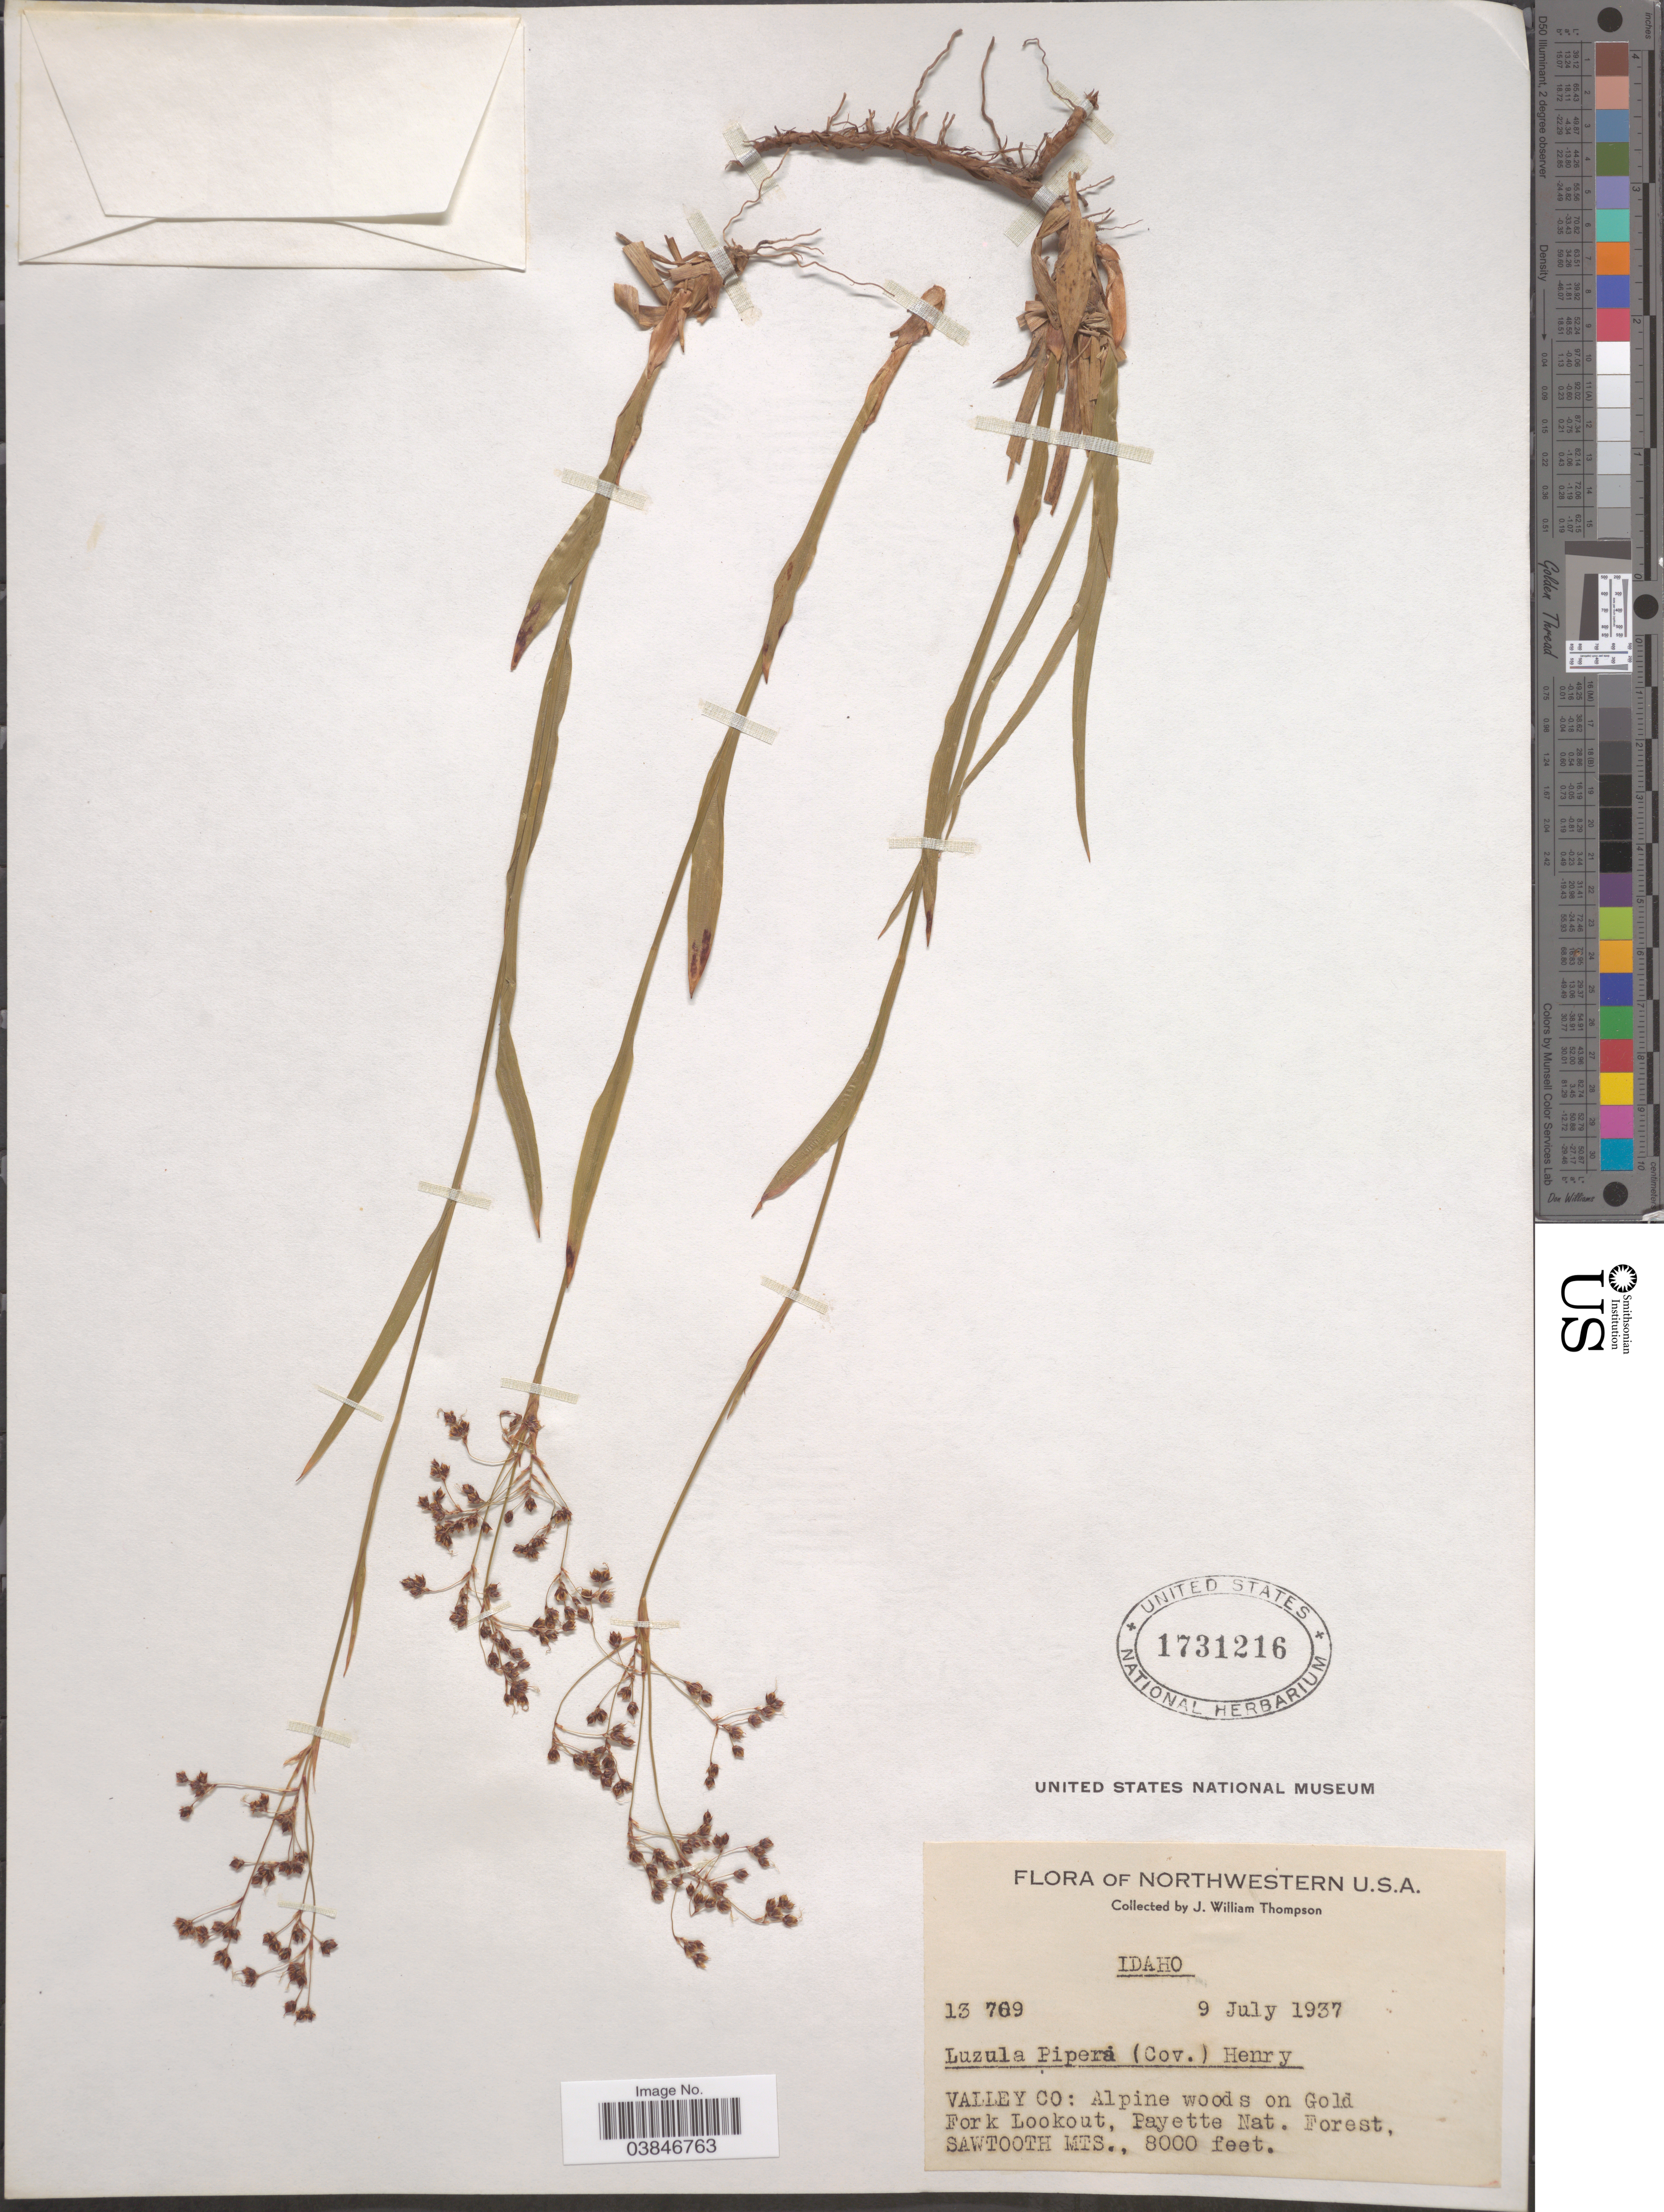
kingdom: Plantae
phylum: Tracheophyta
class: Liliopsida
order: Poales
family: Juncaceae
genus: Luzula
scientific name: Luzula piperi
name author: (Coville) M.E. Jones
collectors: J. W. Thompson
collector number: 13769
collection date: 1937-07-09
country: United States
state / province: Idaho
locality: Valley Co: on Gold Fork Lookout, Payette Nat. Forest, Sawtooth Mts.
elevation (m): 2438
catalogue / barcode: US 1731216